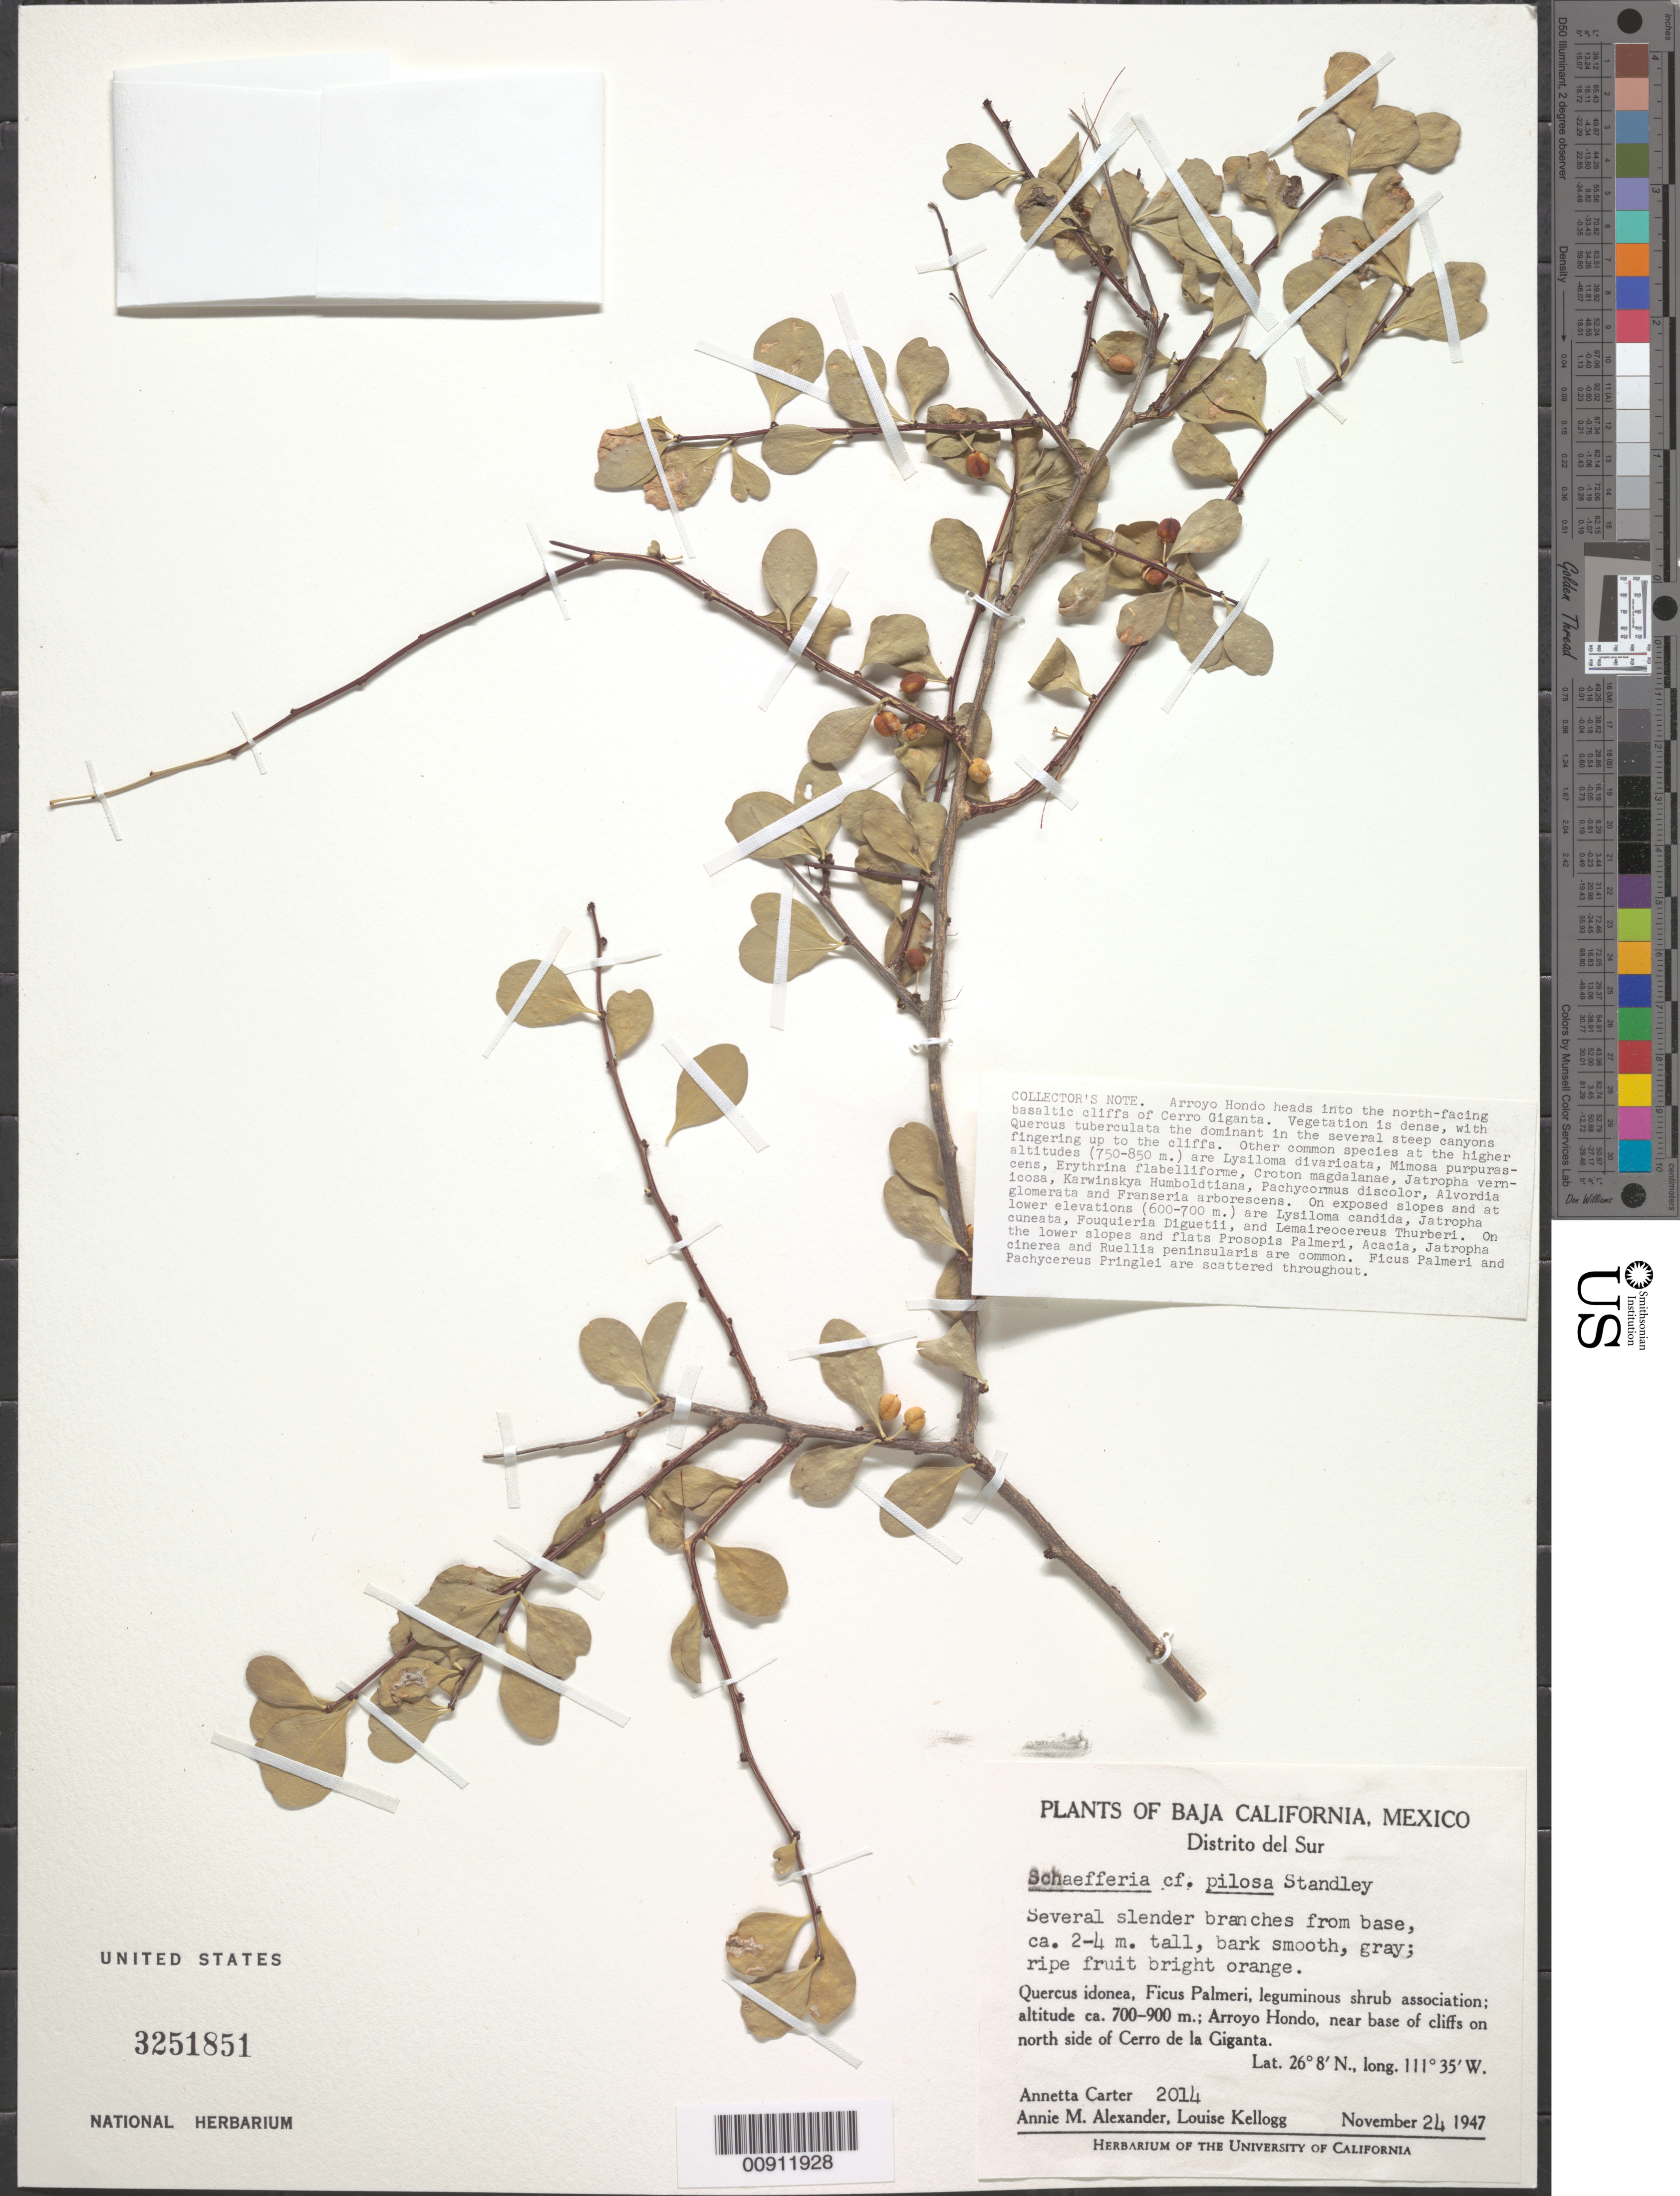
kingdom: Plantae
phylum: Tracheophyta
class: Magnoliopsida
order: Celastrales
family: Celastraceae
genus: Schaefferia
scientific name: Schaefferia pilosa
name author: Standl.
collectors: A. Carter, A. M. Alexander & L. Kellogg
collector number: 2014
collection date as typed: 24 Nov 1947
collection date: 1947-11-24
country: Mexico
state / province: Baja California Sur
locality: Arroyo Hondo, near base of cliffs on north side of cerro de la Giganta. Baja California. Distrito del Sur.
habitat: Quercus idonea, Ficus palmeri, leguminous shrub association.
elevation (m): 900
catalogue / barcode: US 3251851